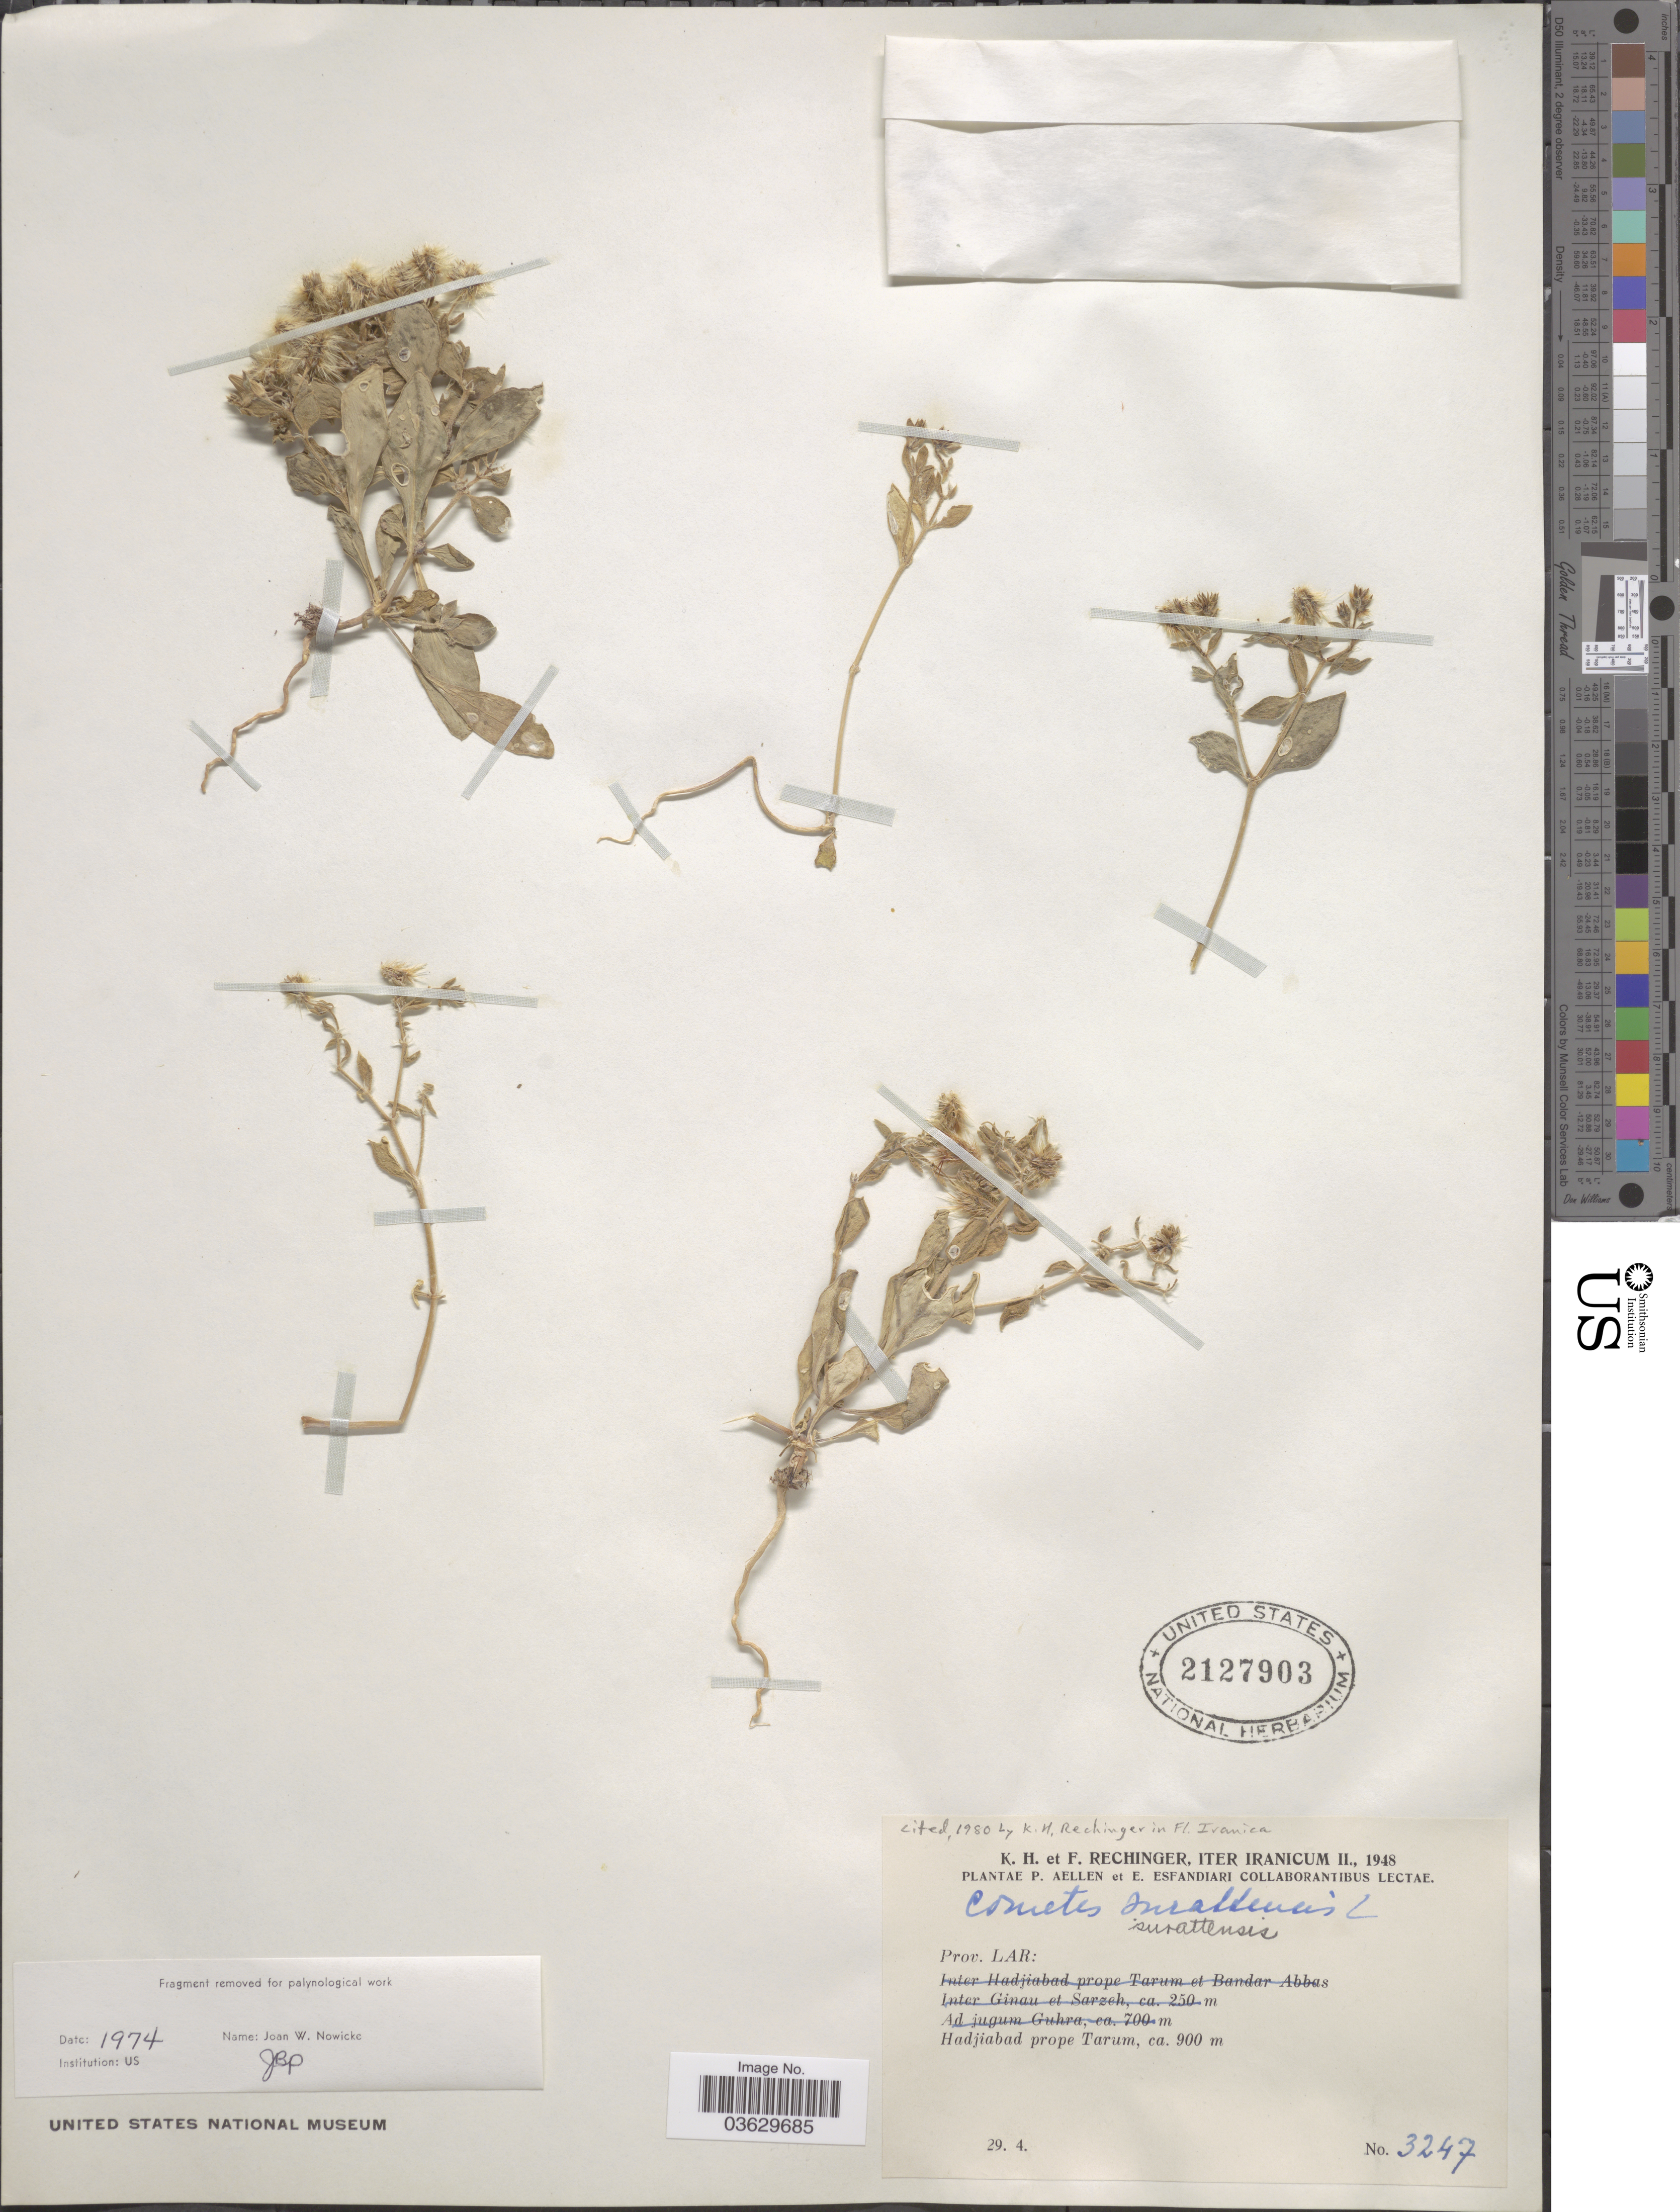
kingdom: Plantae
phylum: Tracheophyta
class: Magnoliopsida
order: Caryophyllales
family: Caryophyllaceae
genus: Cometes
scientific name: Cometes surattensis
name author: L.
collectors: K. H. Rechinger, F. Rechinger, P. Aellen & E. Esfandiari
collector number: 3247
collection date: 1948-04-29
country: Iran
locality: Iter Iranicum. Prov. Lar: Hadjiabad prope Tarum.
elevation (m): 900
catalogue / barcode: US 2127903